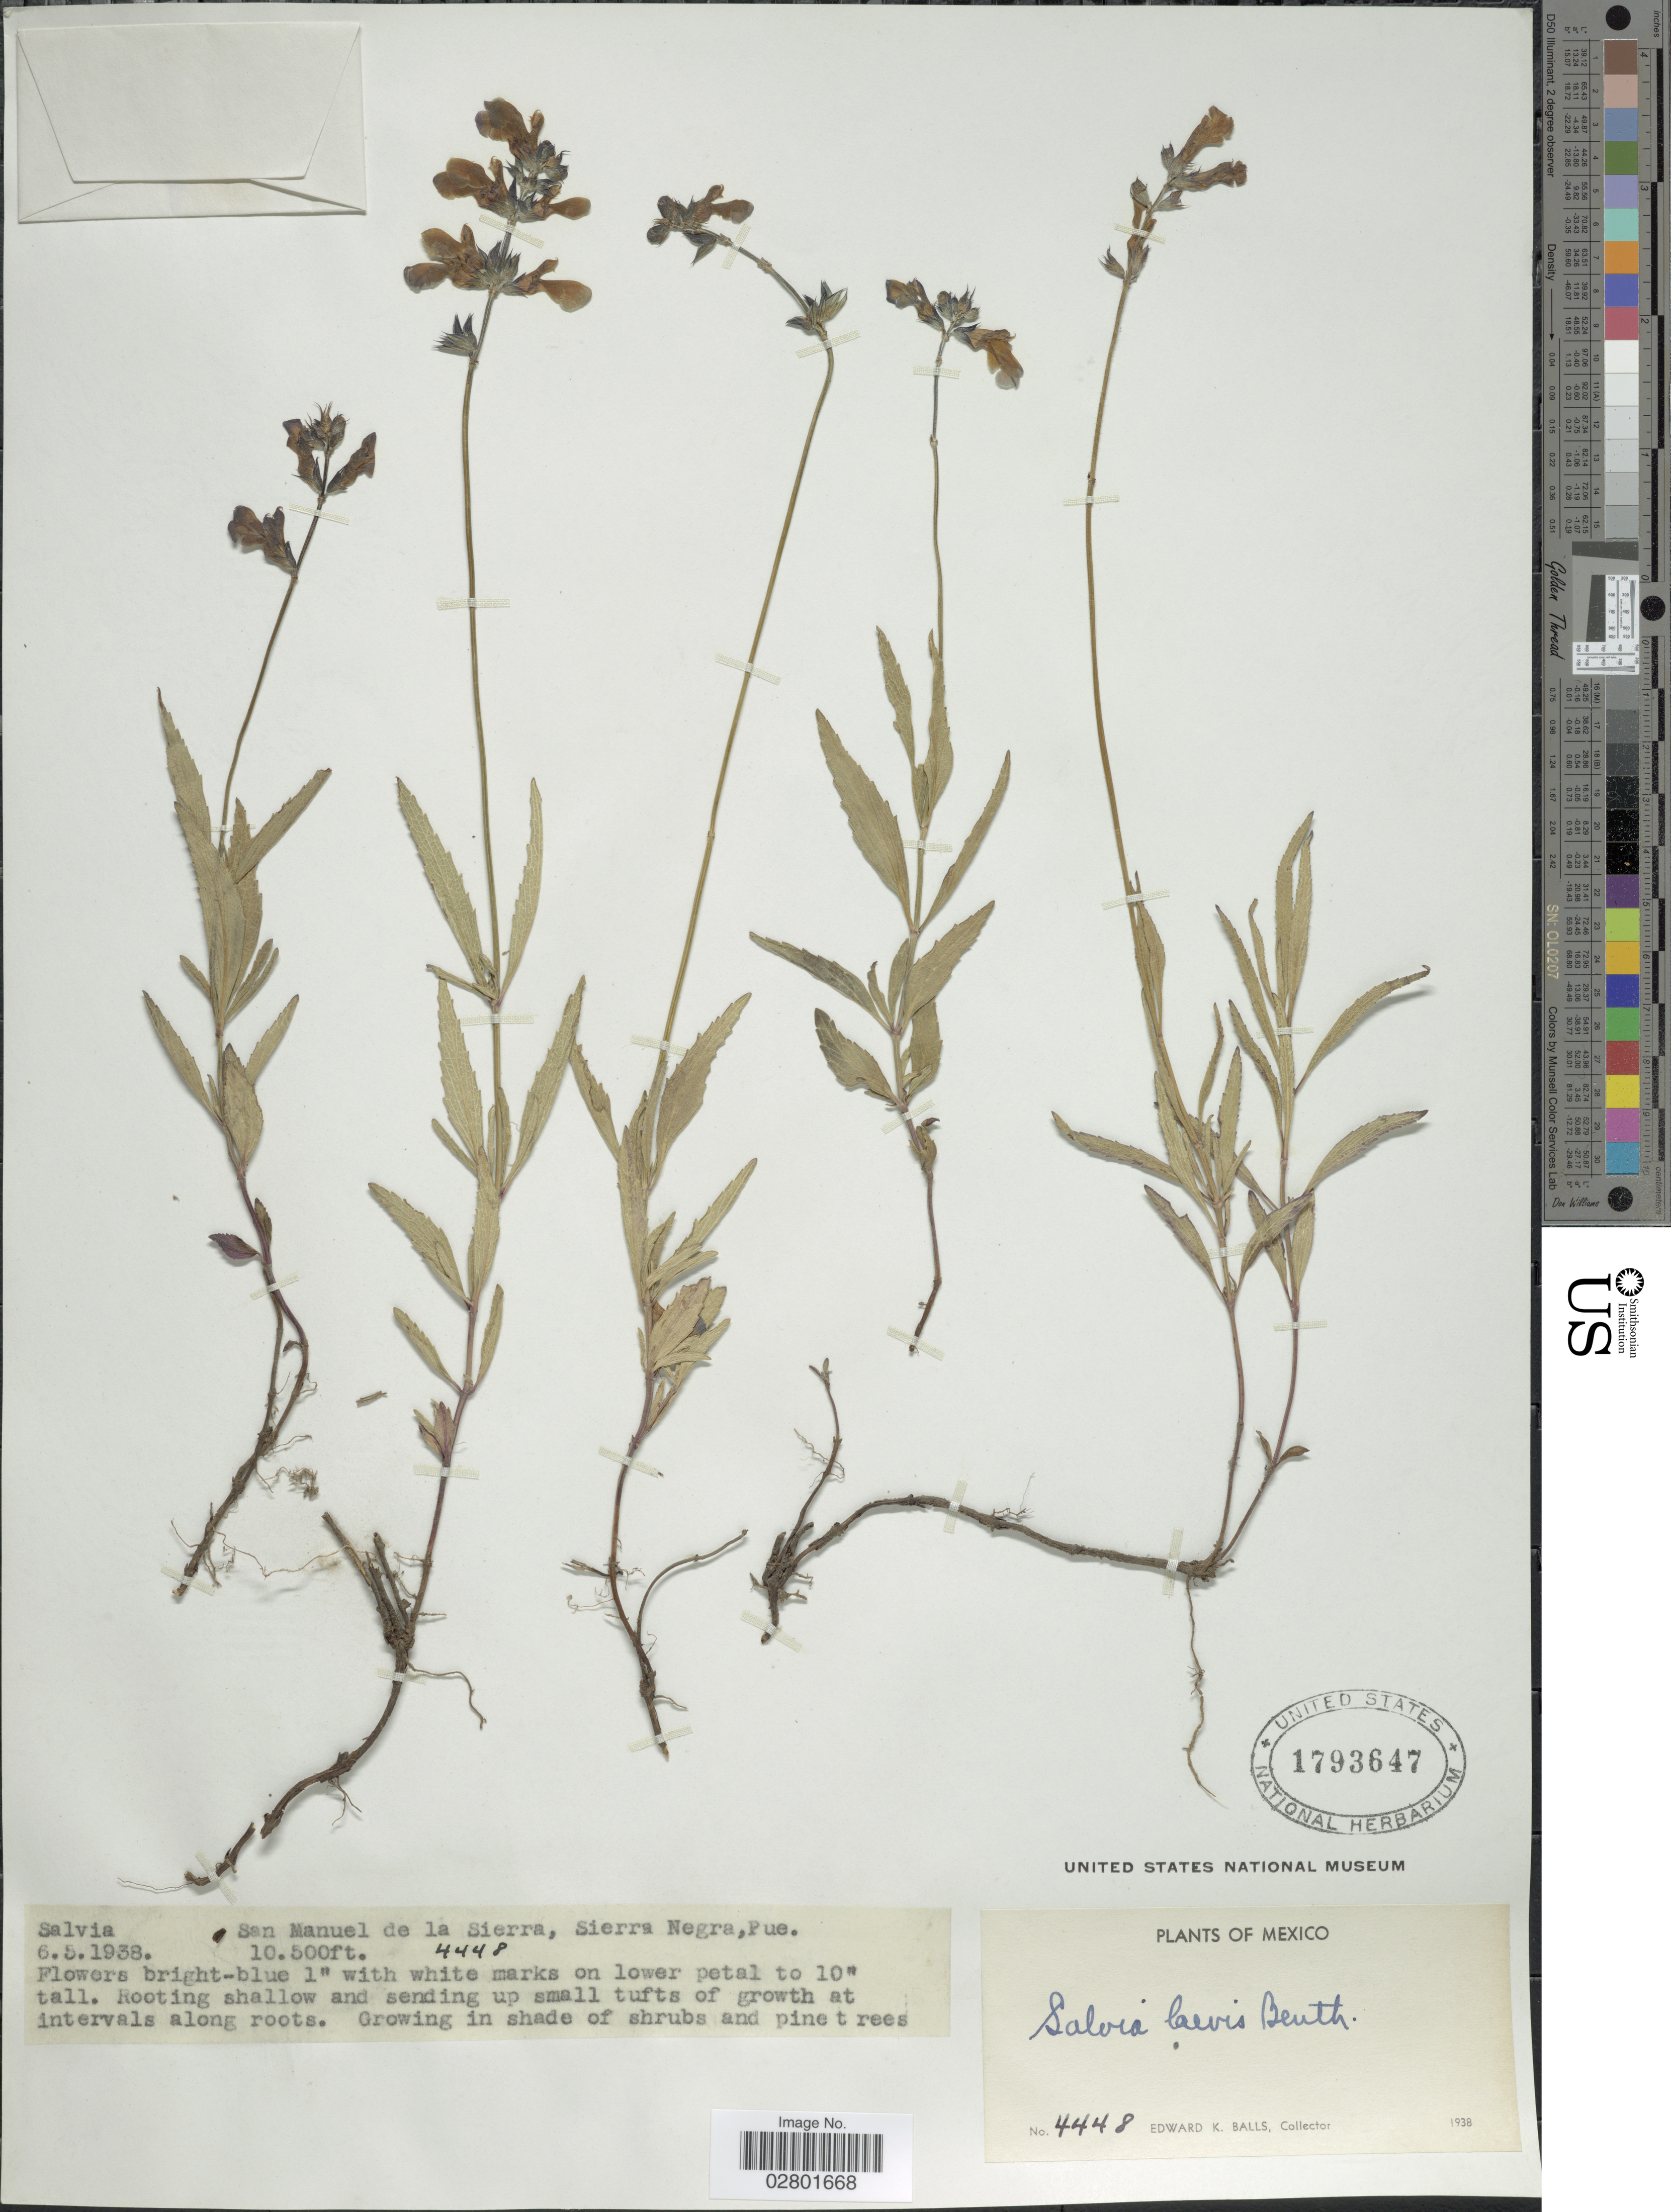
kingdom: Plantae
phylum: Tracheophyta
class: Magnoliopsida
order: Lamiales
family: Lamiaceae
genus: Salvia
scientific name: Salvia laevis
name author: Benth.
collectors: E. K. Balls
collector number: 4448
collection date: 1938-05-06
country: Mexico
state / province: Puebla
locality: San Manuel de la Sierra, Sierra Negra.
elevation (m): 3200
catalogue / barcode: US 1793647